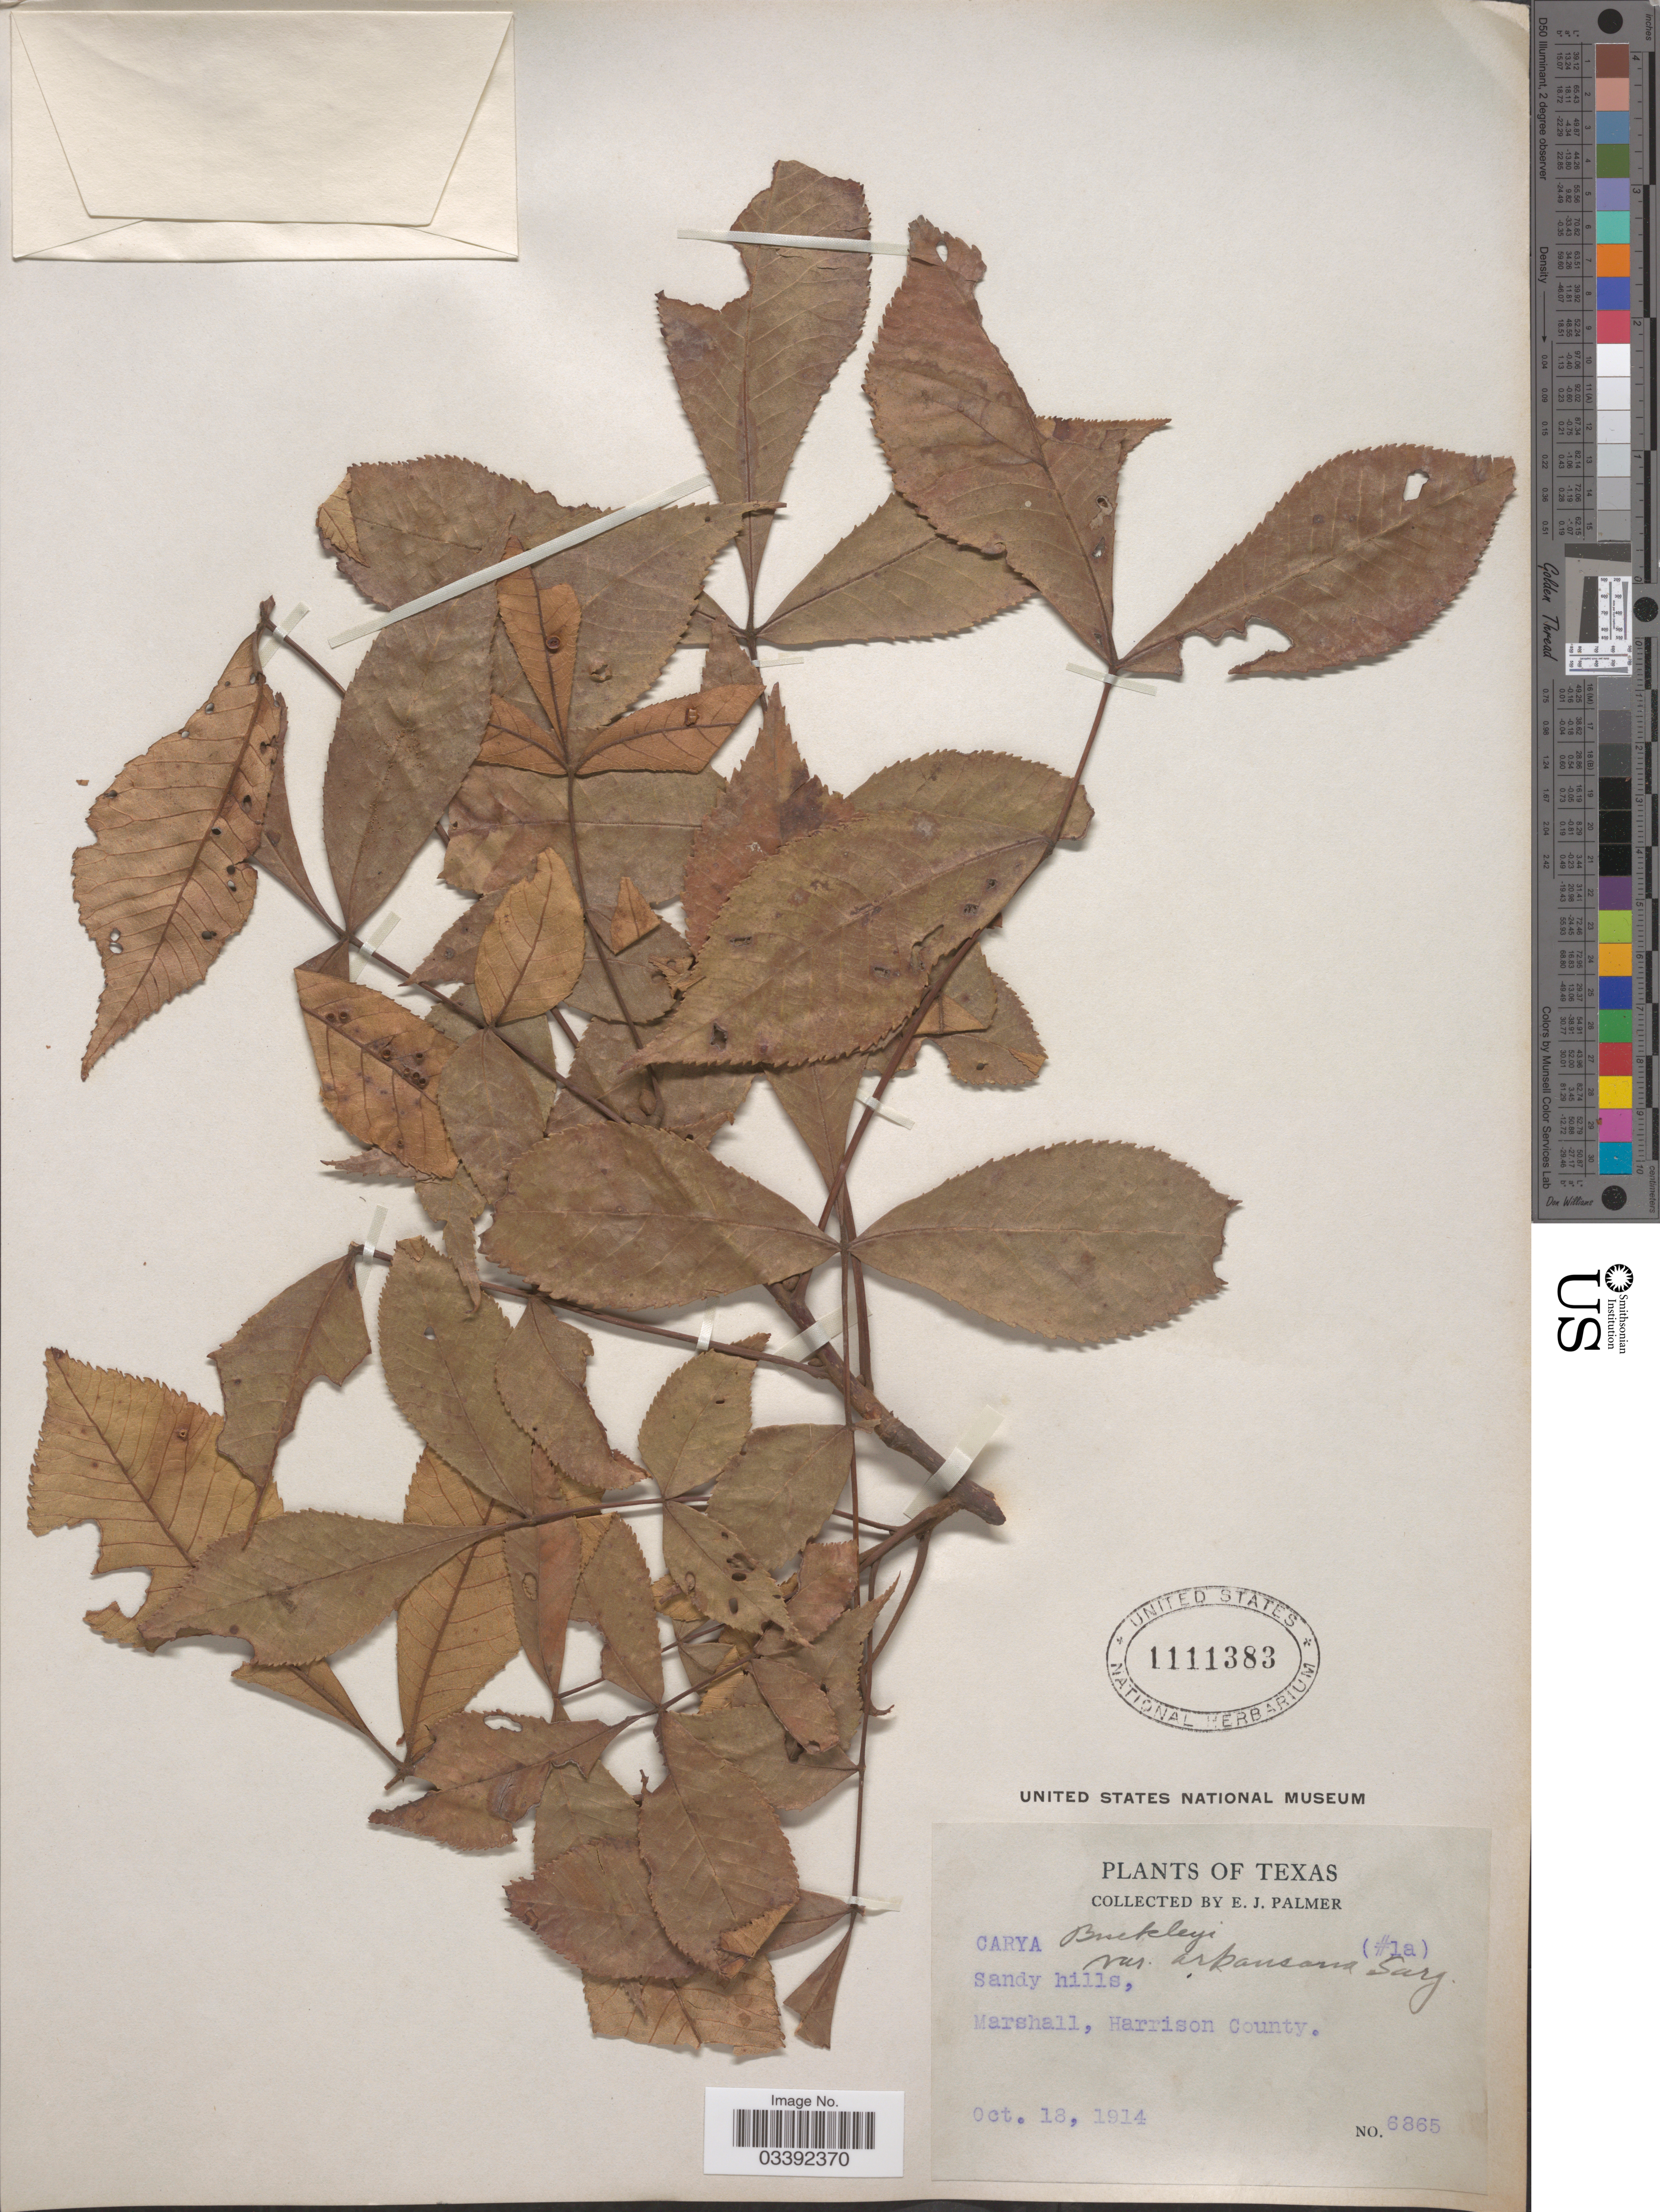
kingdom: Plantae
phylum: Tracheophyta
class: Magnoliopsida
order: Fagales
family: Juglandaceae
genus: Carya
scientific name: Carya texana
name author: Buckley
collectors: E. J. Palmer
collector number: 6865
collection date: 1914-10-18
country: United States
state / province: Texas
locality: Marshall, Harrison County.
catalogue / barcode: US 1111383